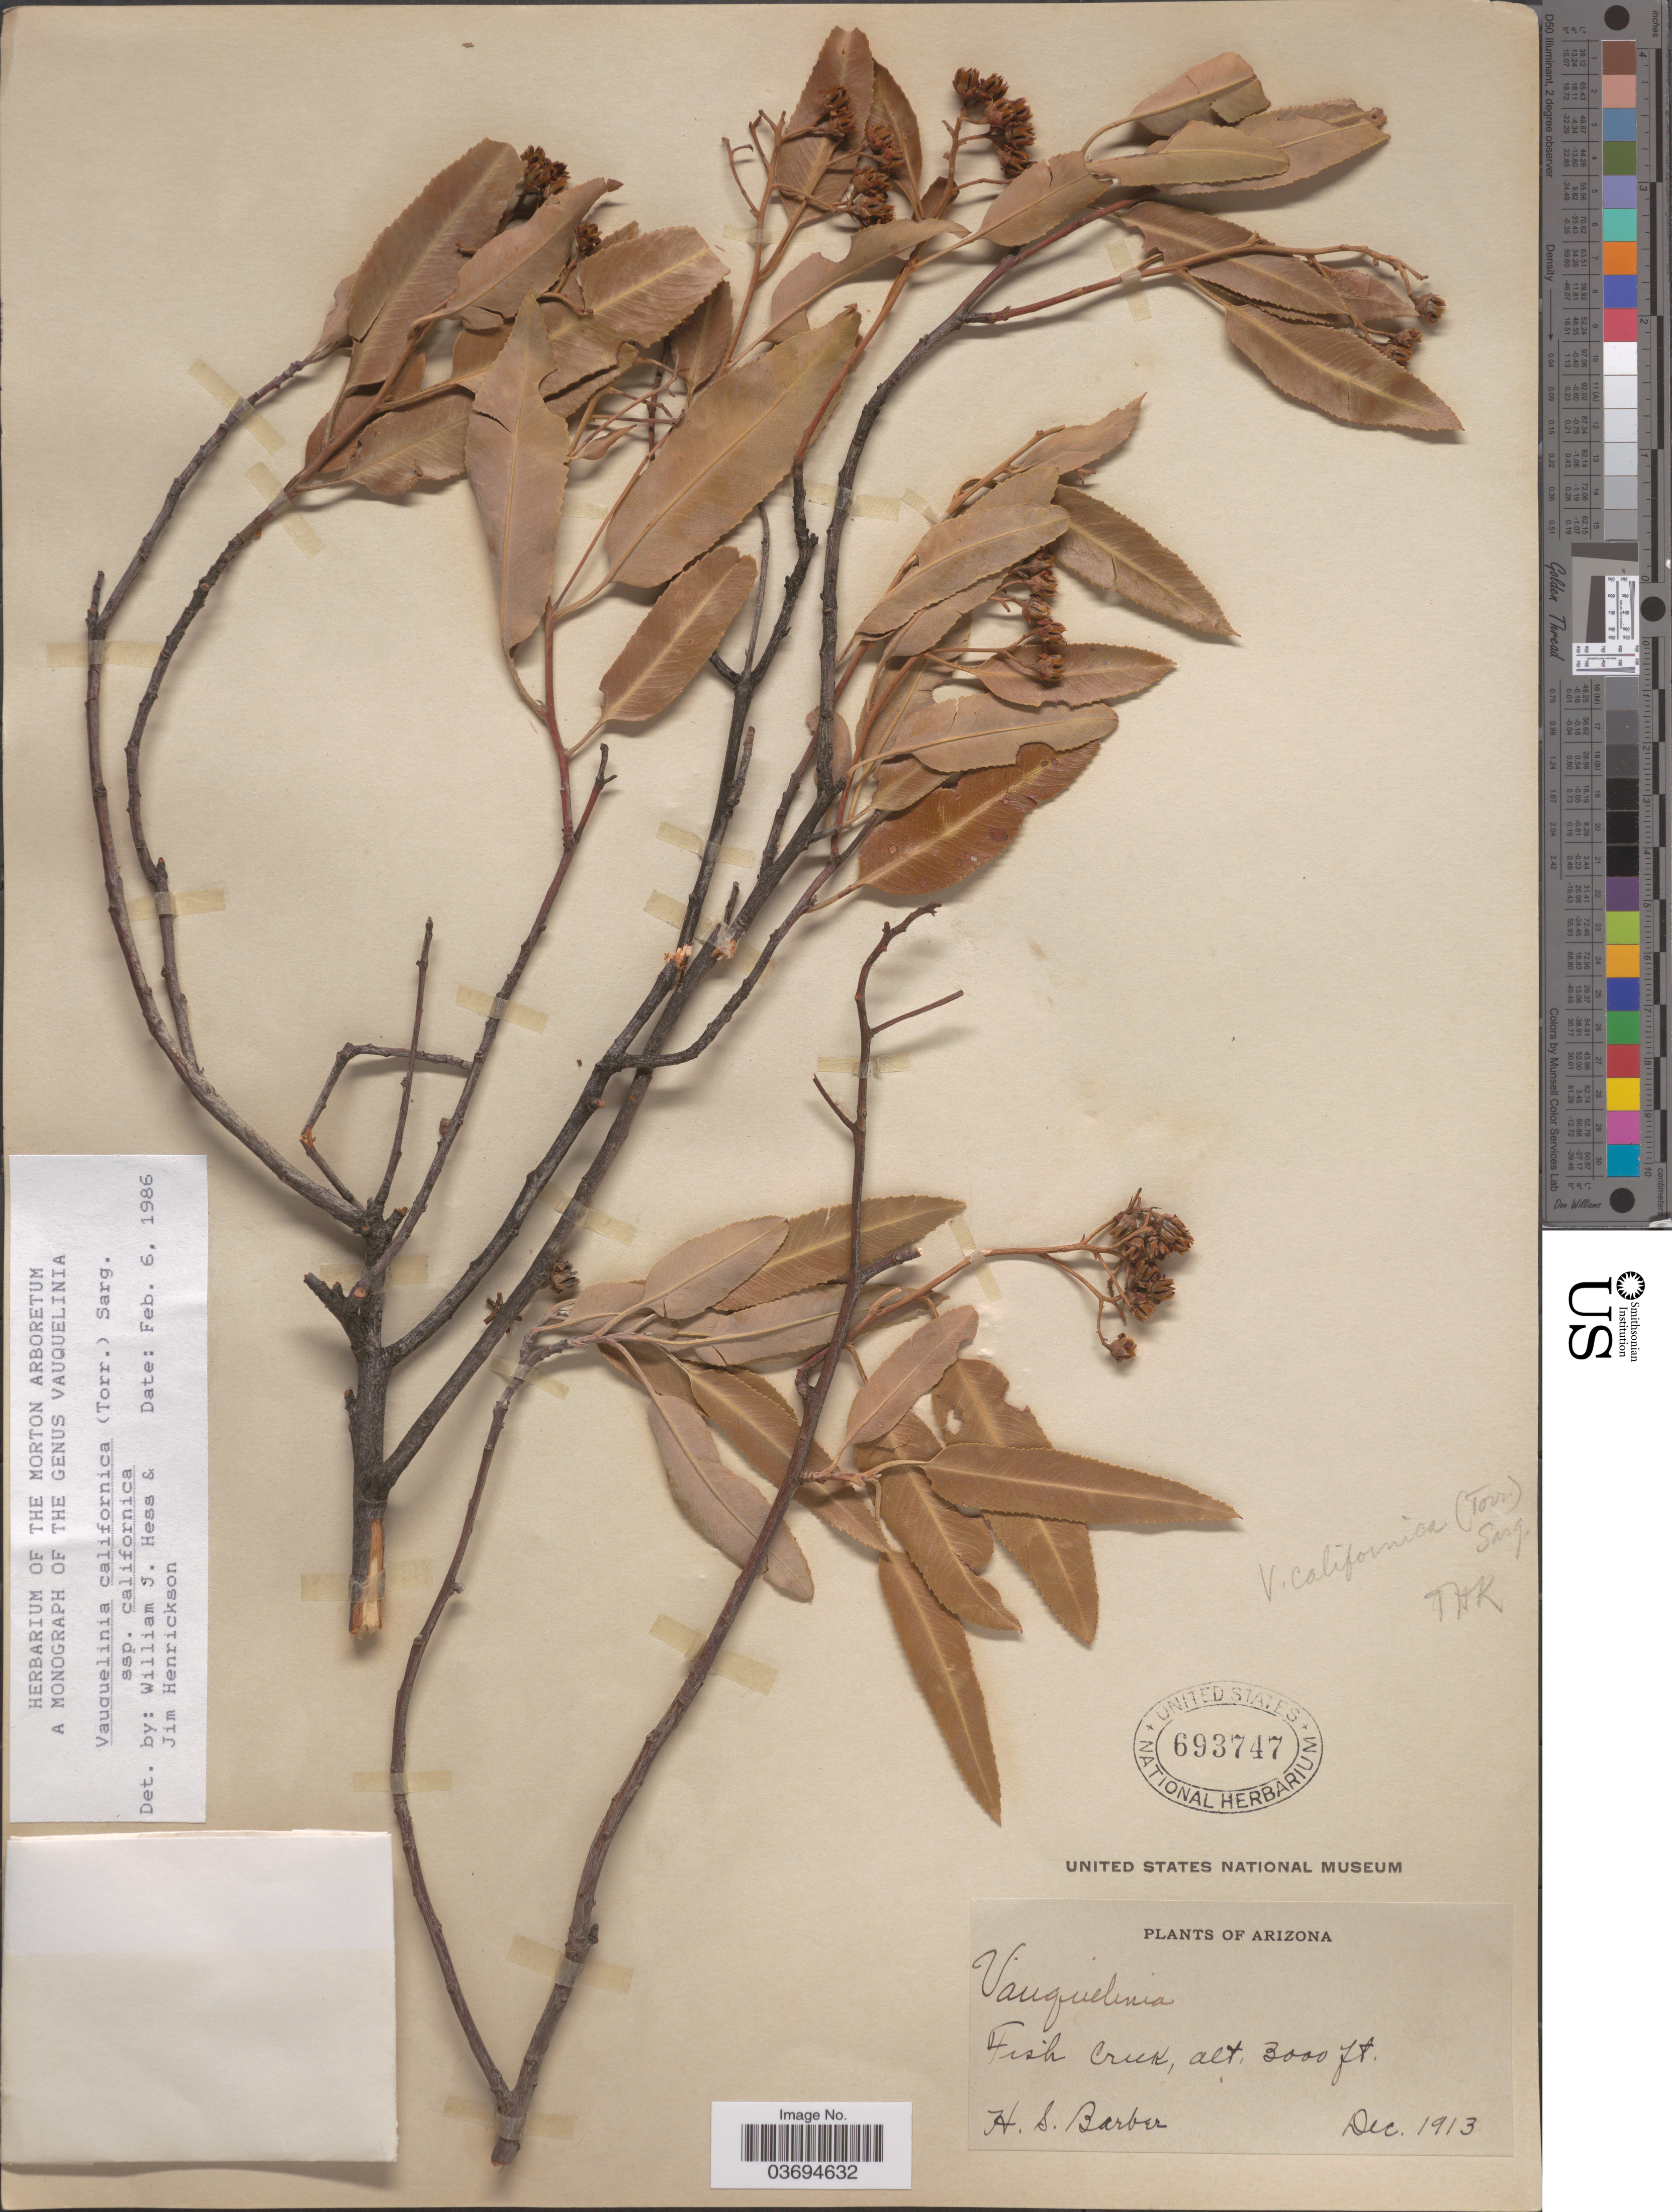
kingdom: Plantae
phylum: Tracheophyta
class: Magnoliopsida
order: Rosales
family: Rosaceae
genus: Vauquelinia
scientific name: Vauquelinia californica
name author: (Torr.) Sarg.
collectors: H. Barber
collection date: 1913-12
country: United States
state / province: Arizona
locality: Fish Creek.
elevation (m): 914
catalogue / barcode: US 693747